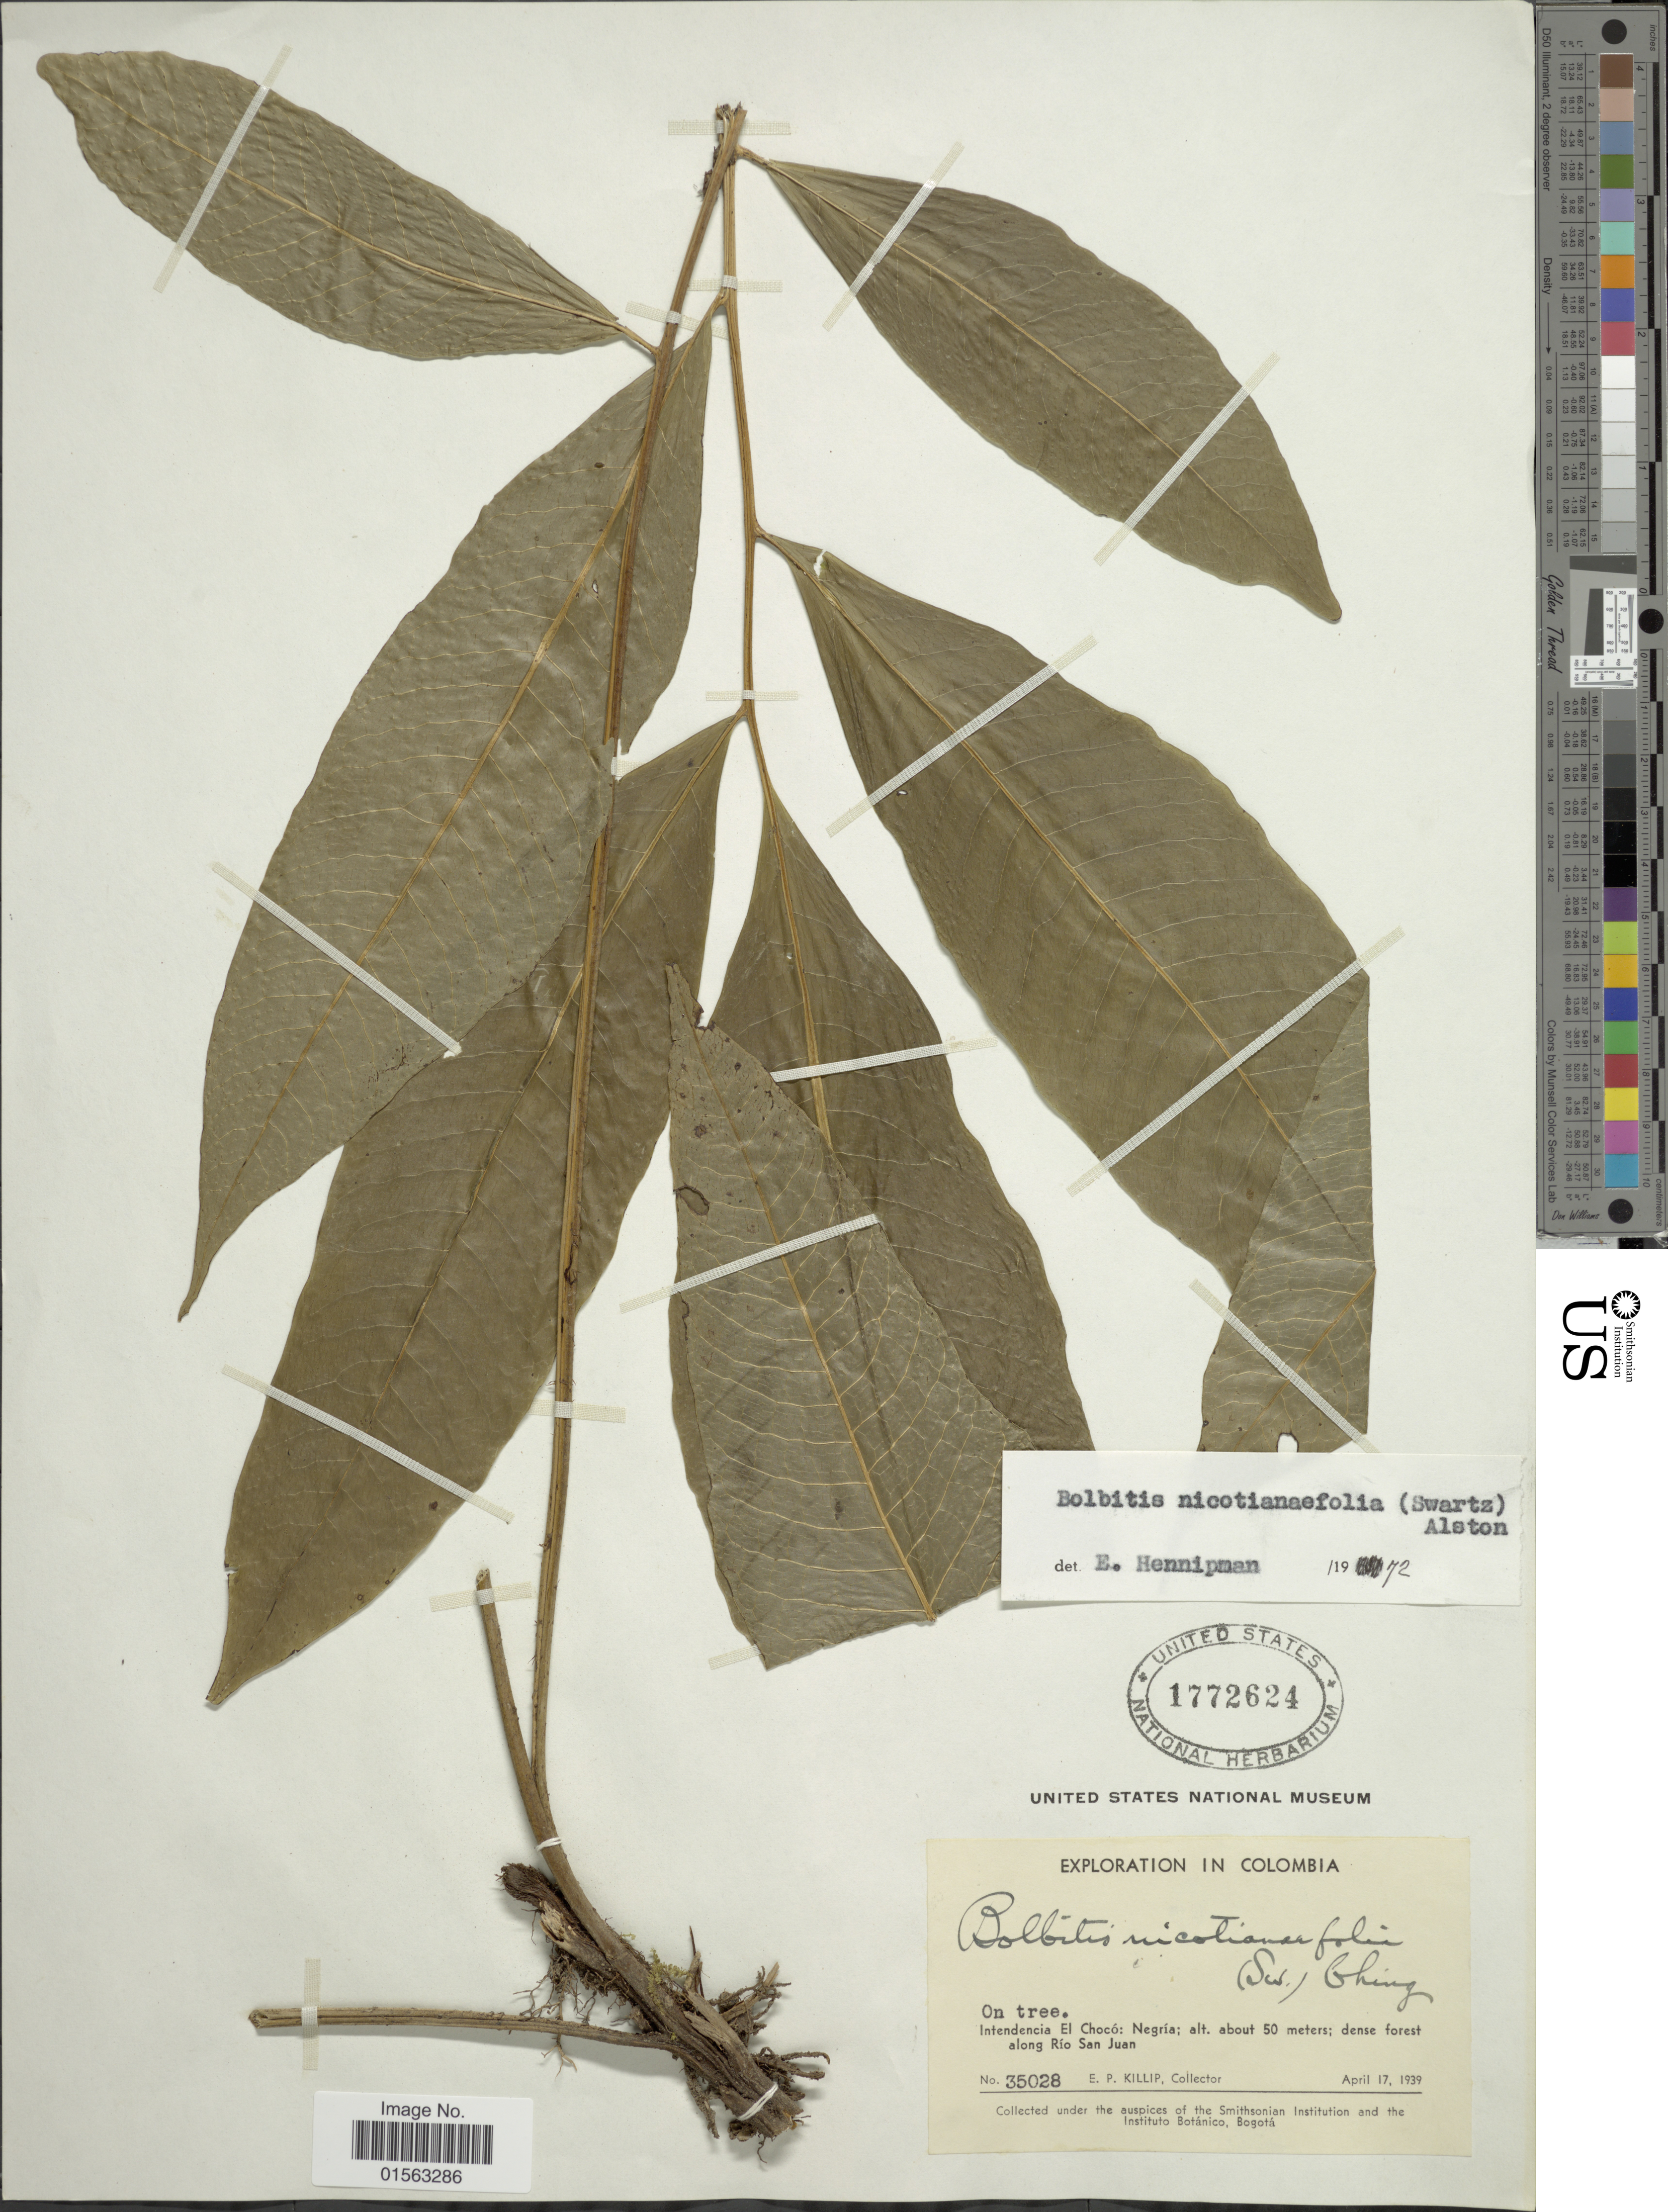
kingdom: Plantae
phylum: Tracheophyta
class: Polypodiopsida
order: Polypodiales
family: Dryopteridaceae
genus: Mickelia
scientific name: Mickelia nicotianifolia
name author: (Sw.) R.C. Moran et al.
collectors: E. P. Killip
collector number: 35028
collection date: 1939-04-17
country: Colombia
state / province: Chocó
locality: Intendencia El Chocó: Negría; dense forest along Río San Juan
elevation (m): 50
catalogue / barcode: US 1772624